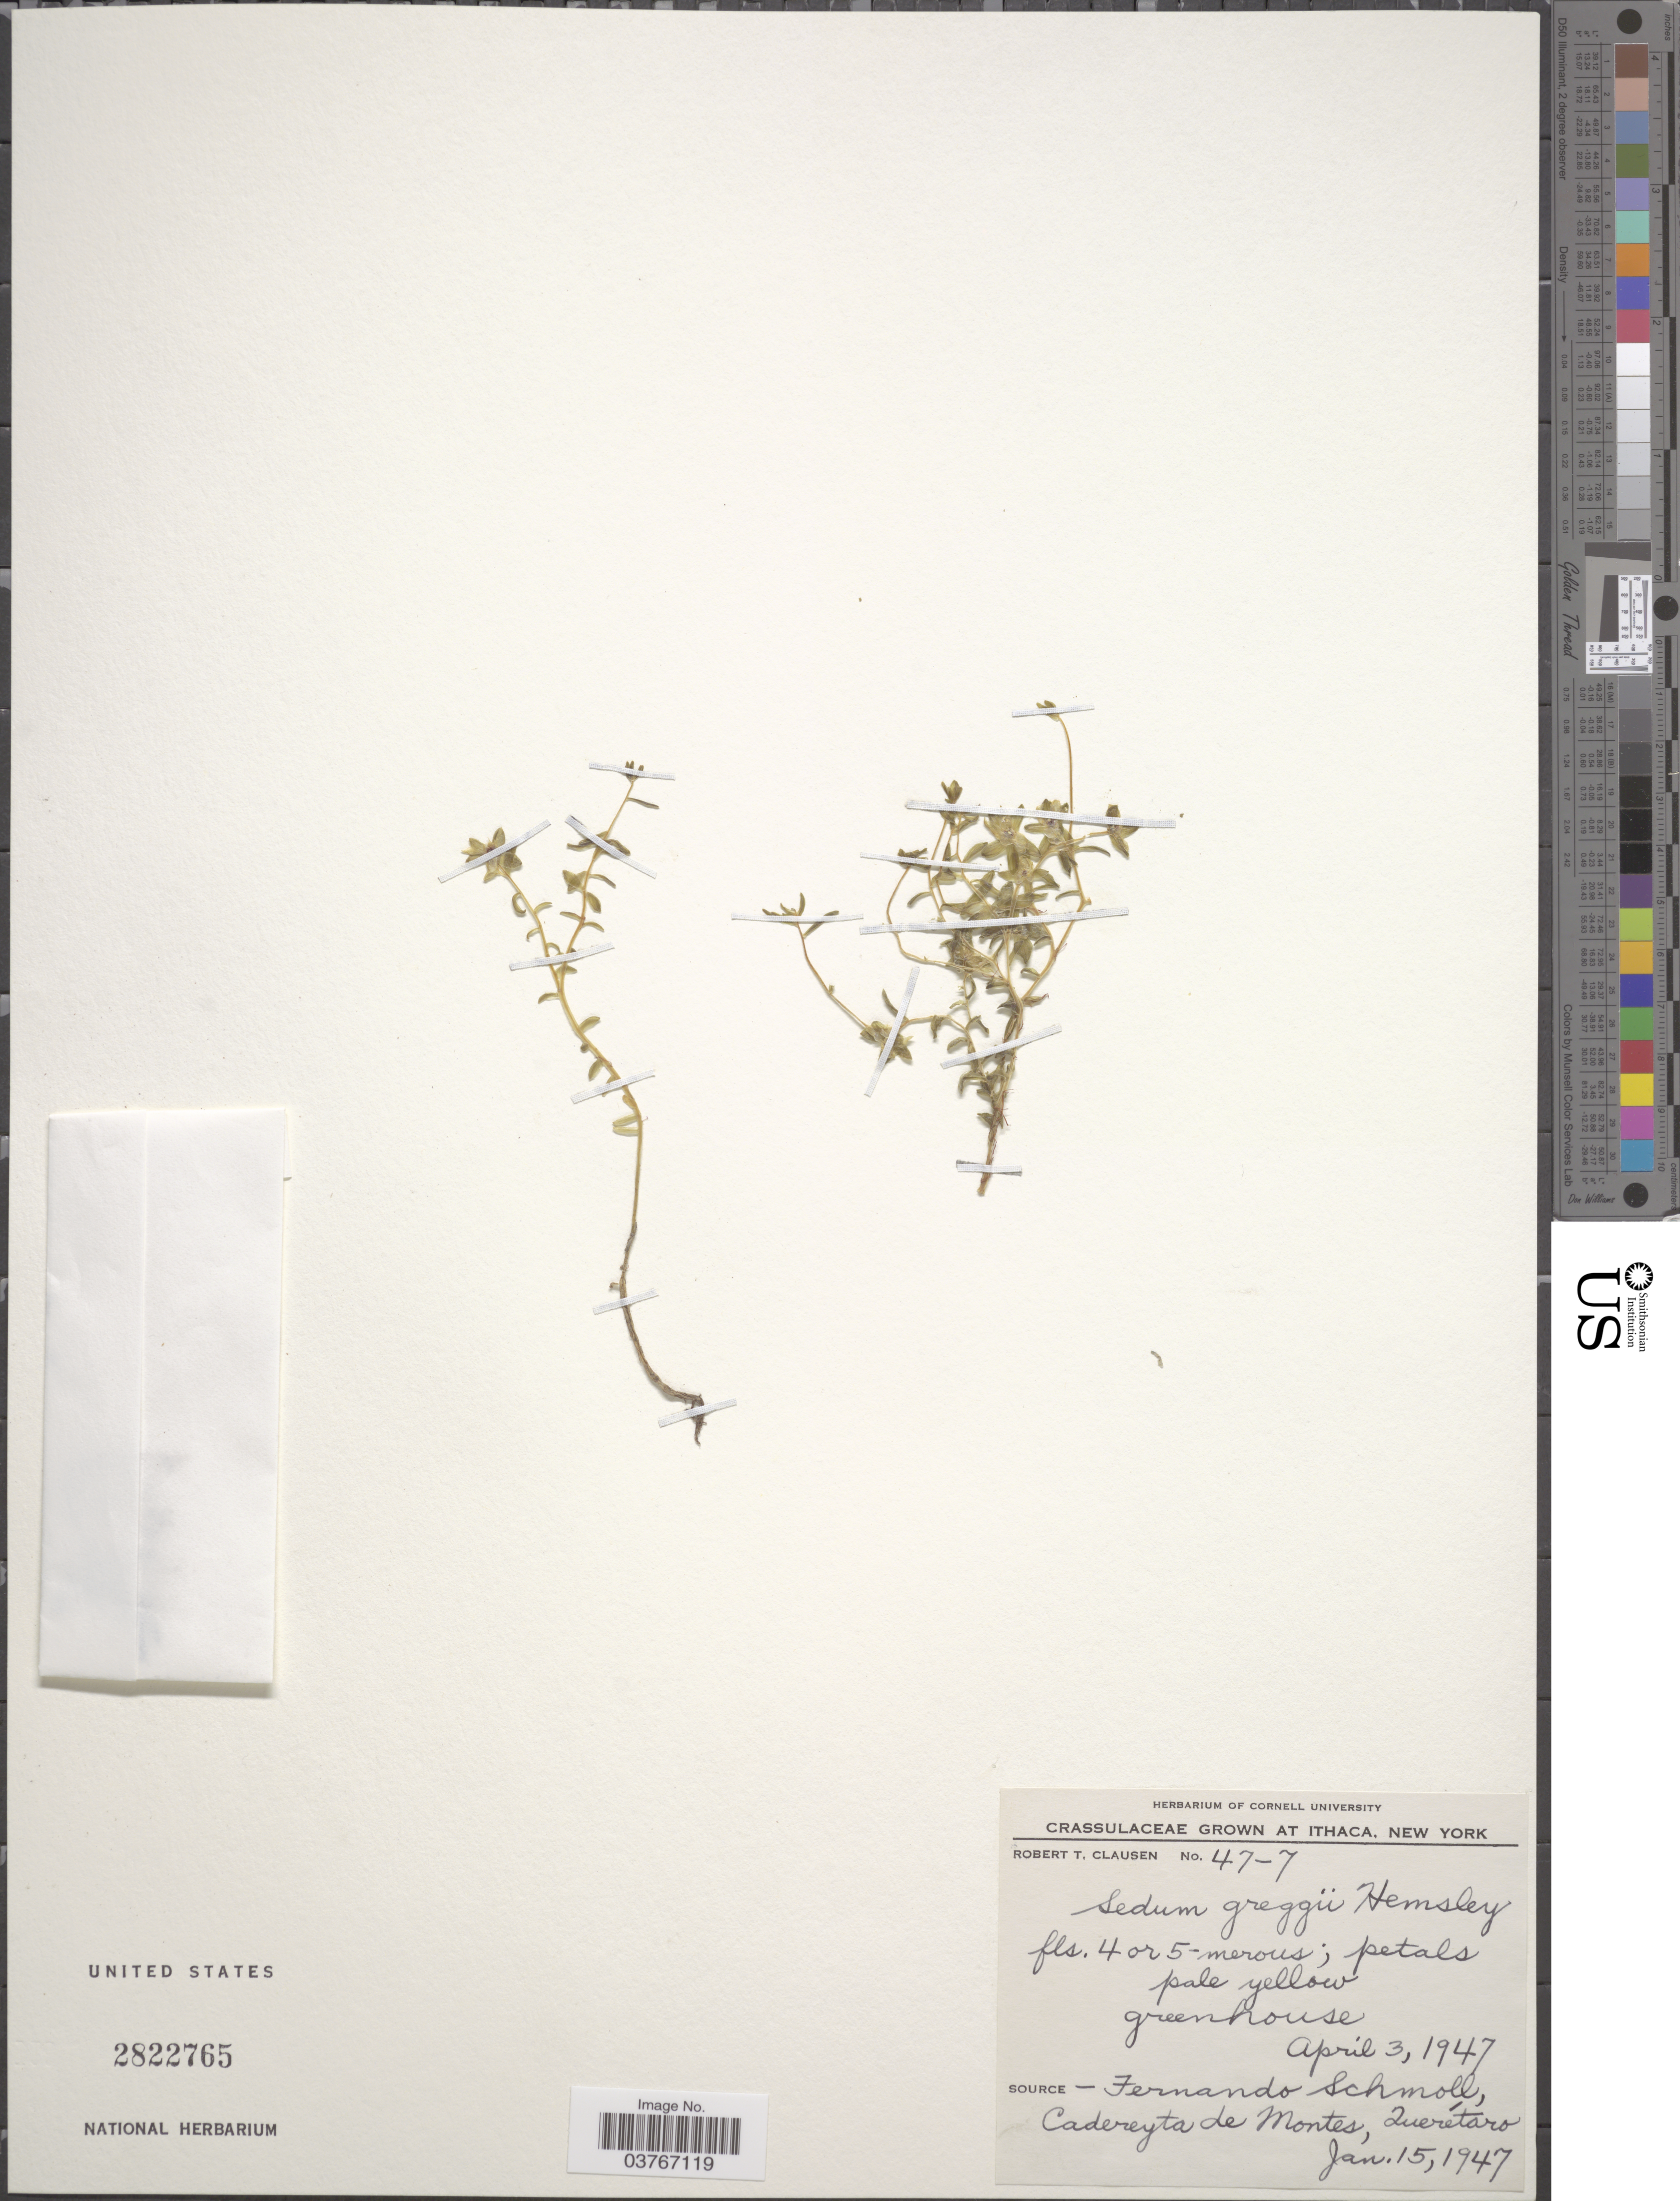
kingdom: Plantae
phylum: Tracheophyta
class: Magnoliopsida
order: Saxifragales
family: Crassulaceae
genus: Sedum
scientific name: Sedum greggii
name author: Hemsl.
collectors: R. T. Clausen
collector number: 47-7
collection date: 1947-04-03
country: United States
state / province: New York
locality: Grown at Ithaca, New York. Greenhouse.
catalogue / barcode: US 2822765